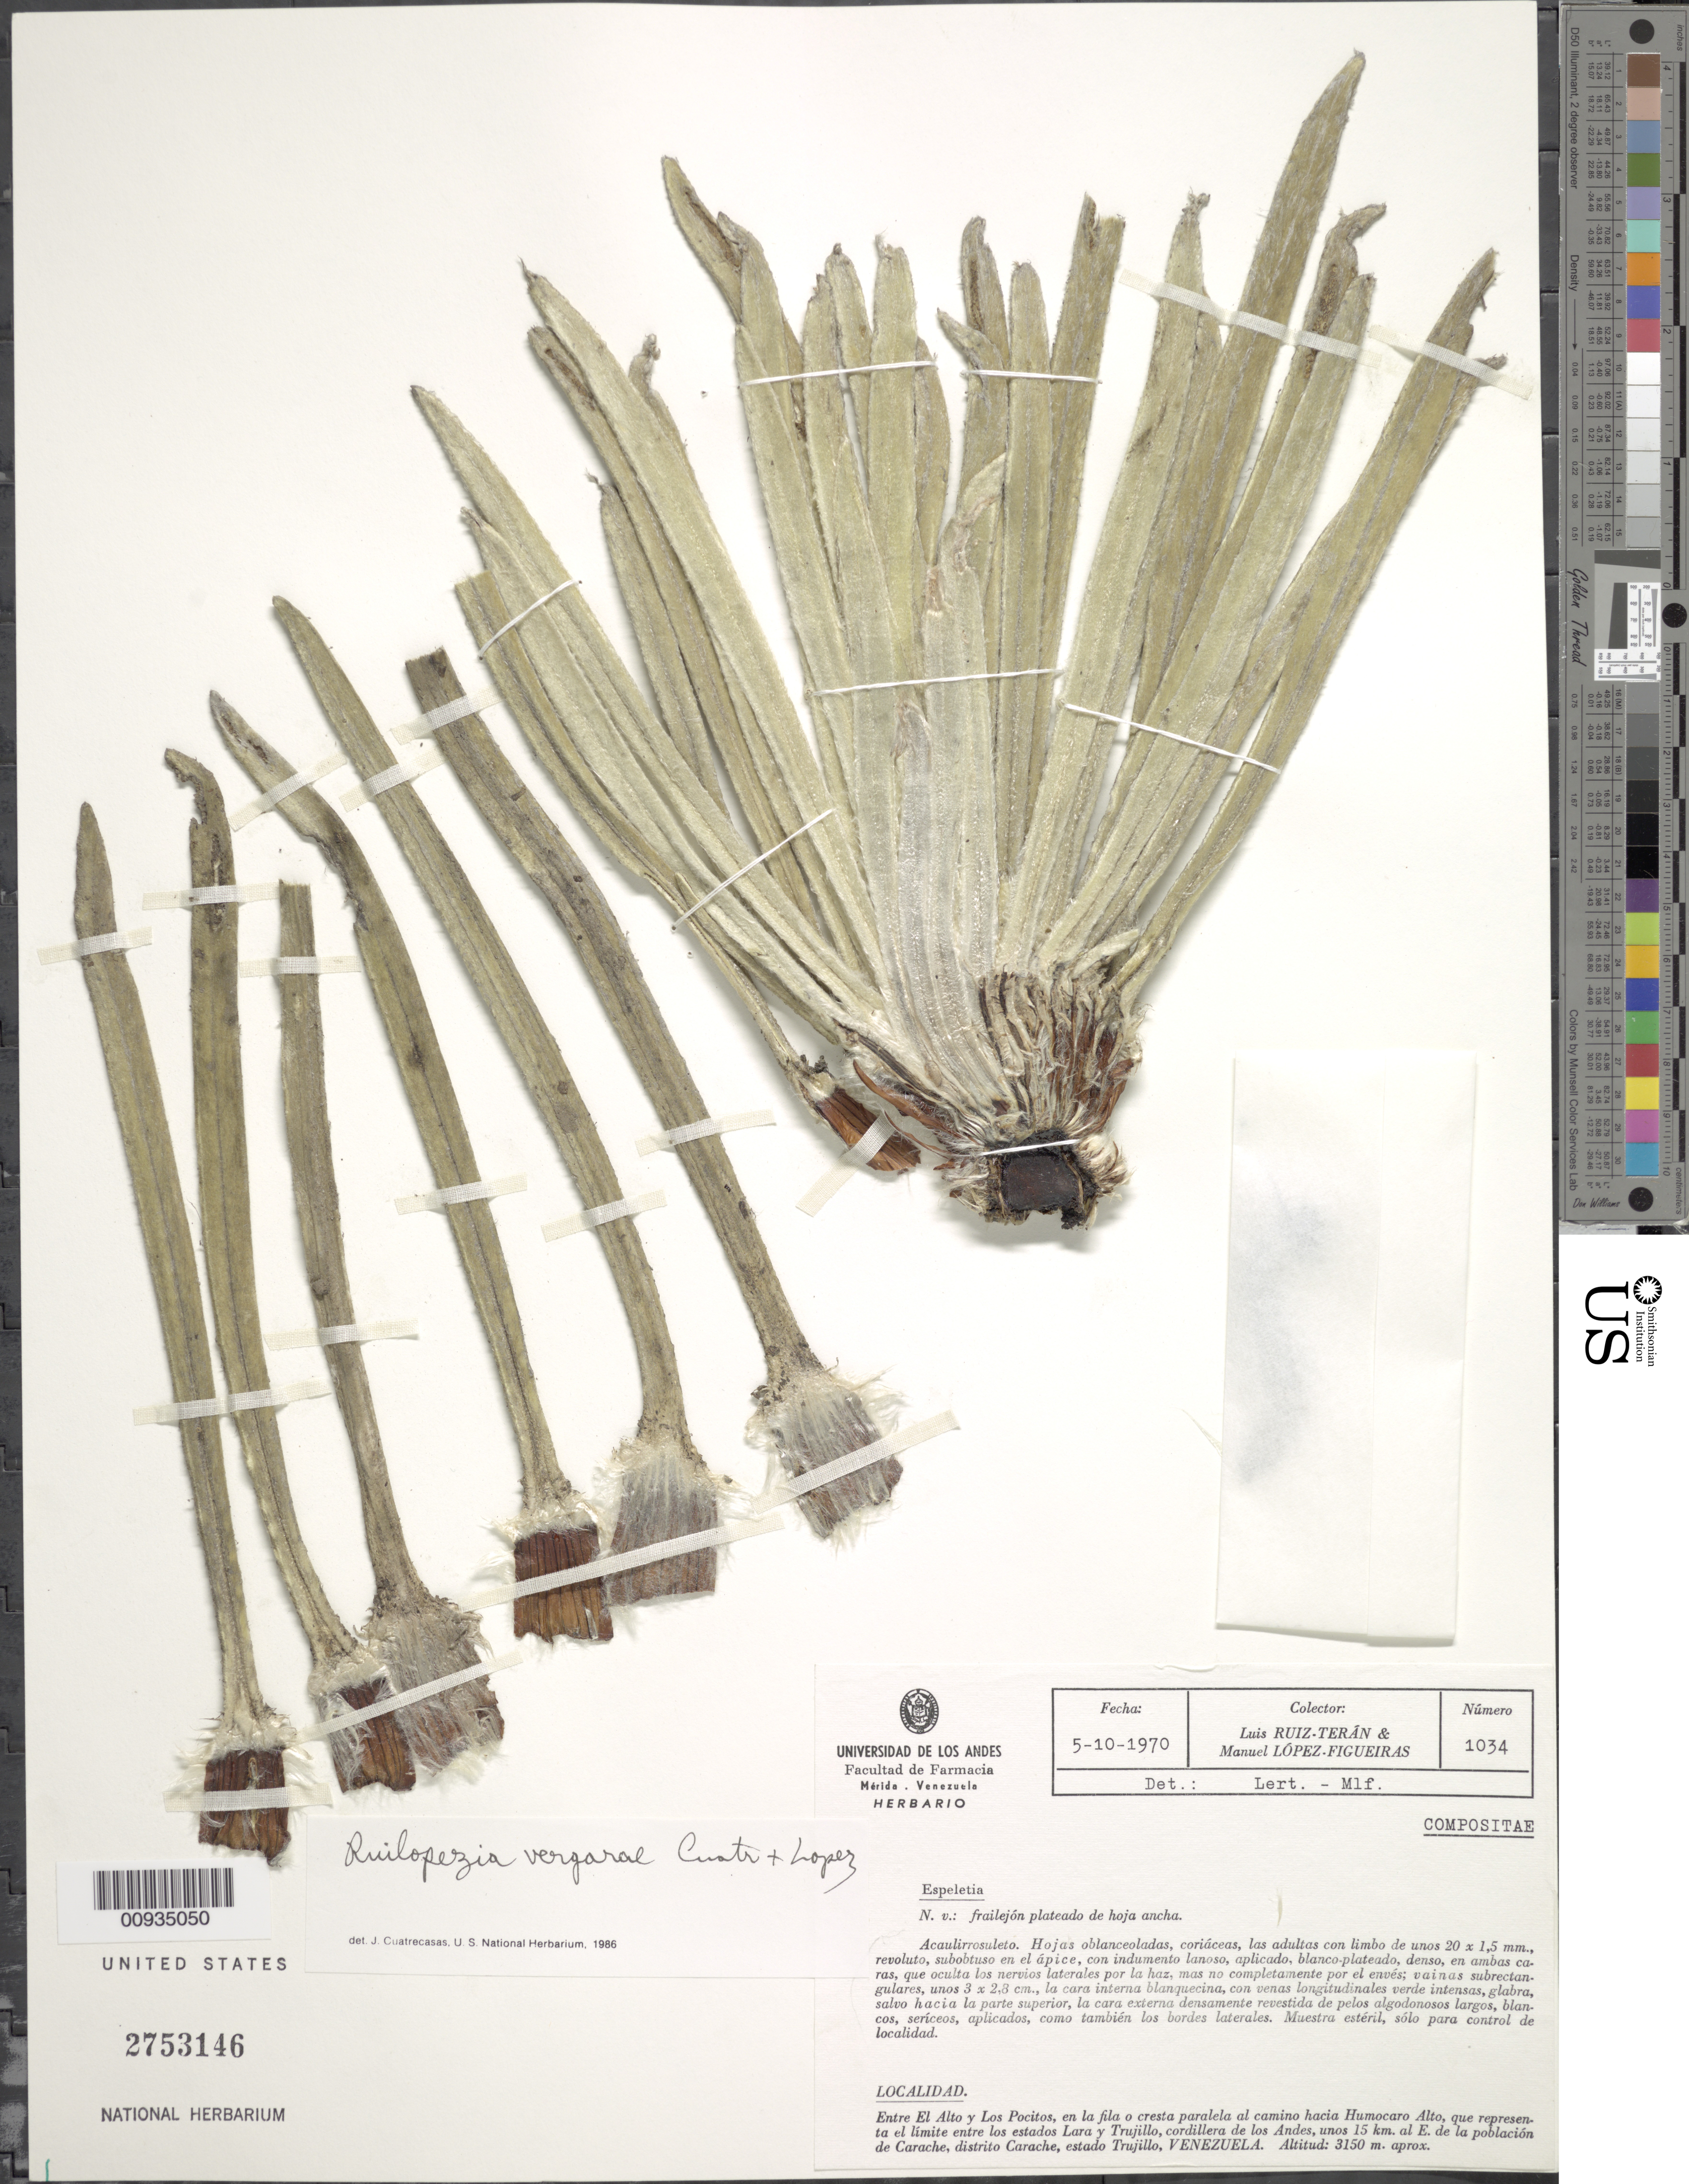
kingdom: Plantae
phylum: Tracheophyta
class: Magnoliopsida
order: Asterales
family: Asteraceae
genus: Ruilopezia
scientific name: Ruilopezia vergarae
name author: Cuatrec. & López Fig.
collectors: L. E. Ruíz-Terán & M. López Figueiras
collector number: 1034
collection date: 1970-10-05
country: Venezuela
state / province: Trujillo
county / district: Carache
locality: Entre El Alto Y Los Pocitos, en la fila o cresta paralela al camino hacia Humocaro Alto, que representa el límite entre los estados Lara y Trujillo, cordillera de los Andes, unos 15 km. al E. de la población de Carache.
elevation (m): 3150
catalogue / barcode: US 2753146